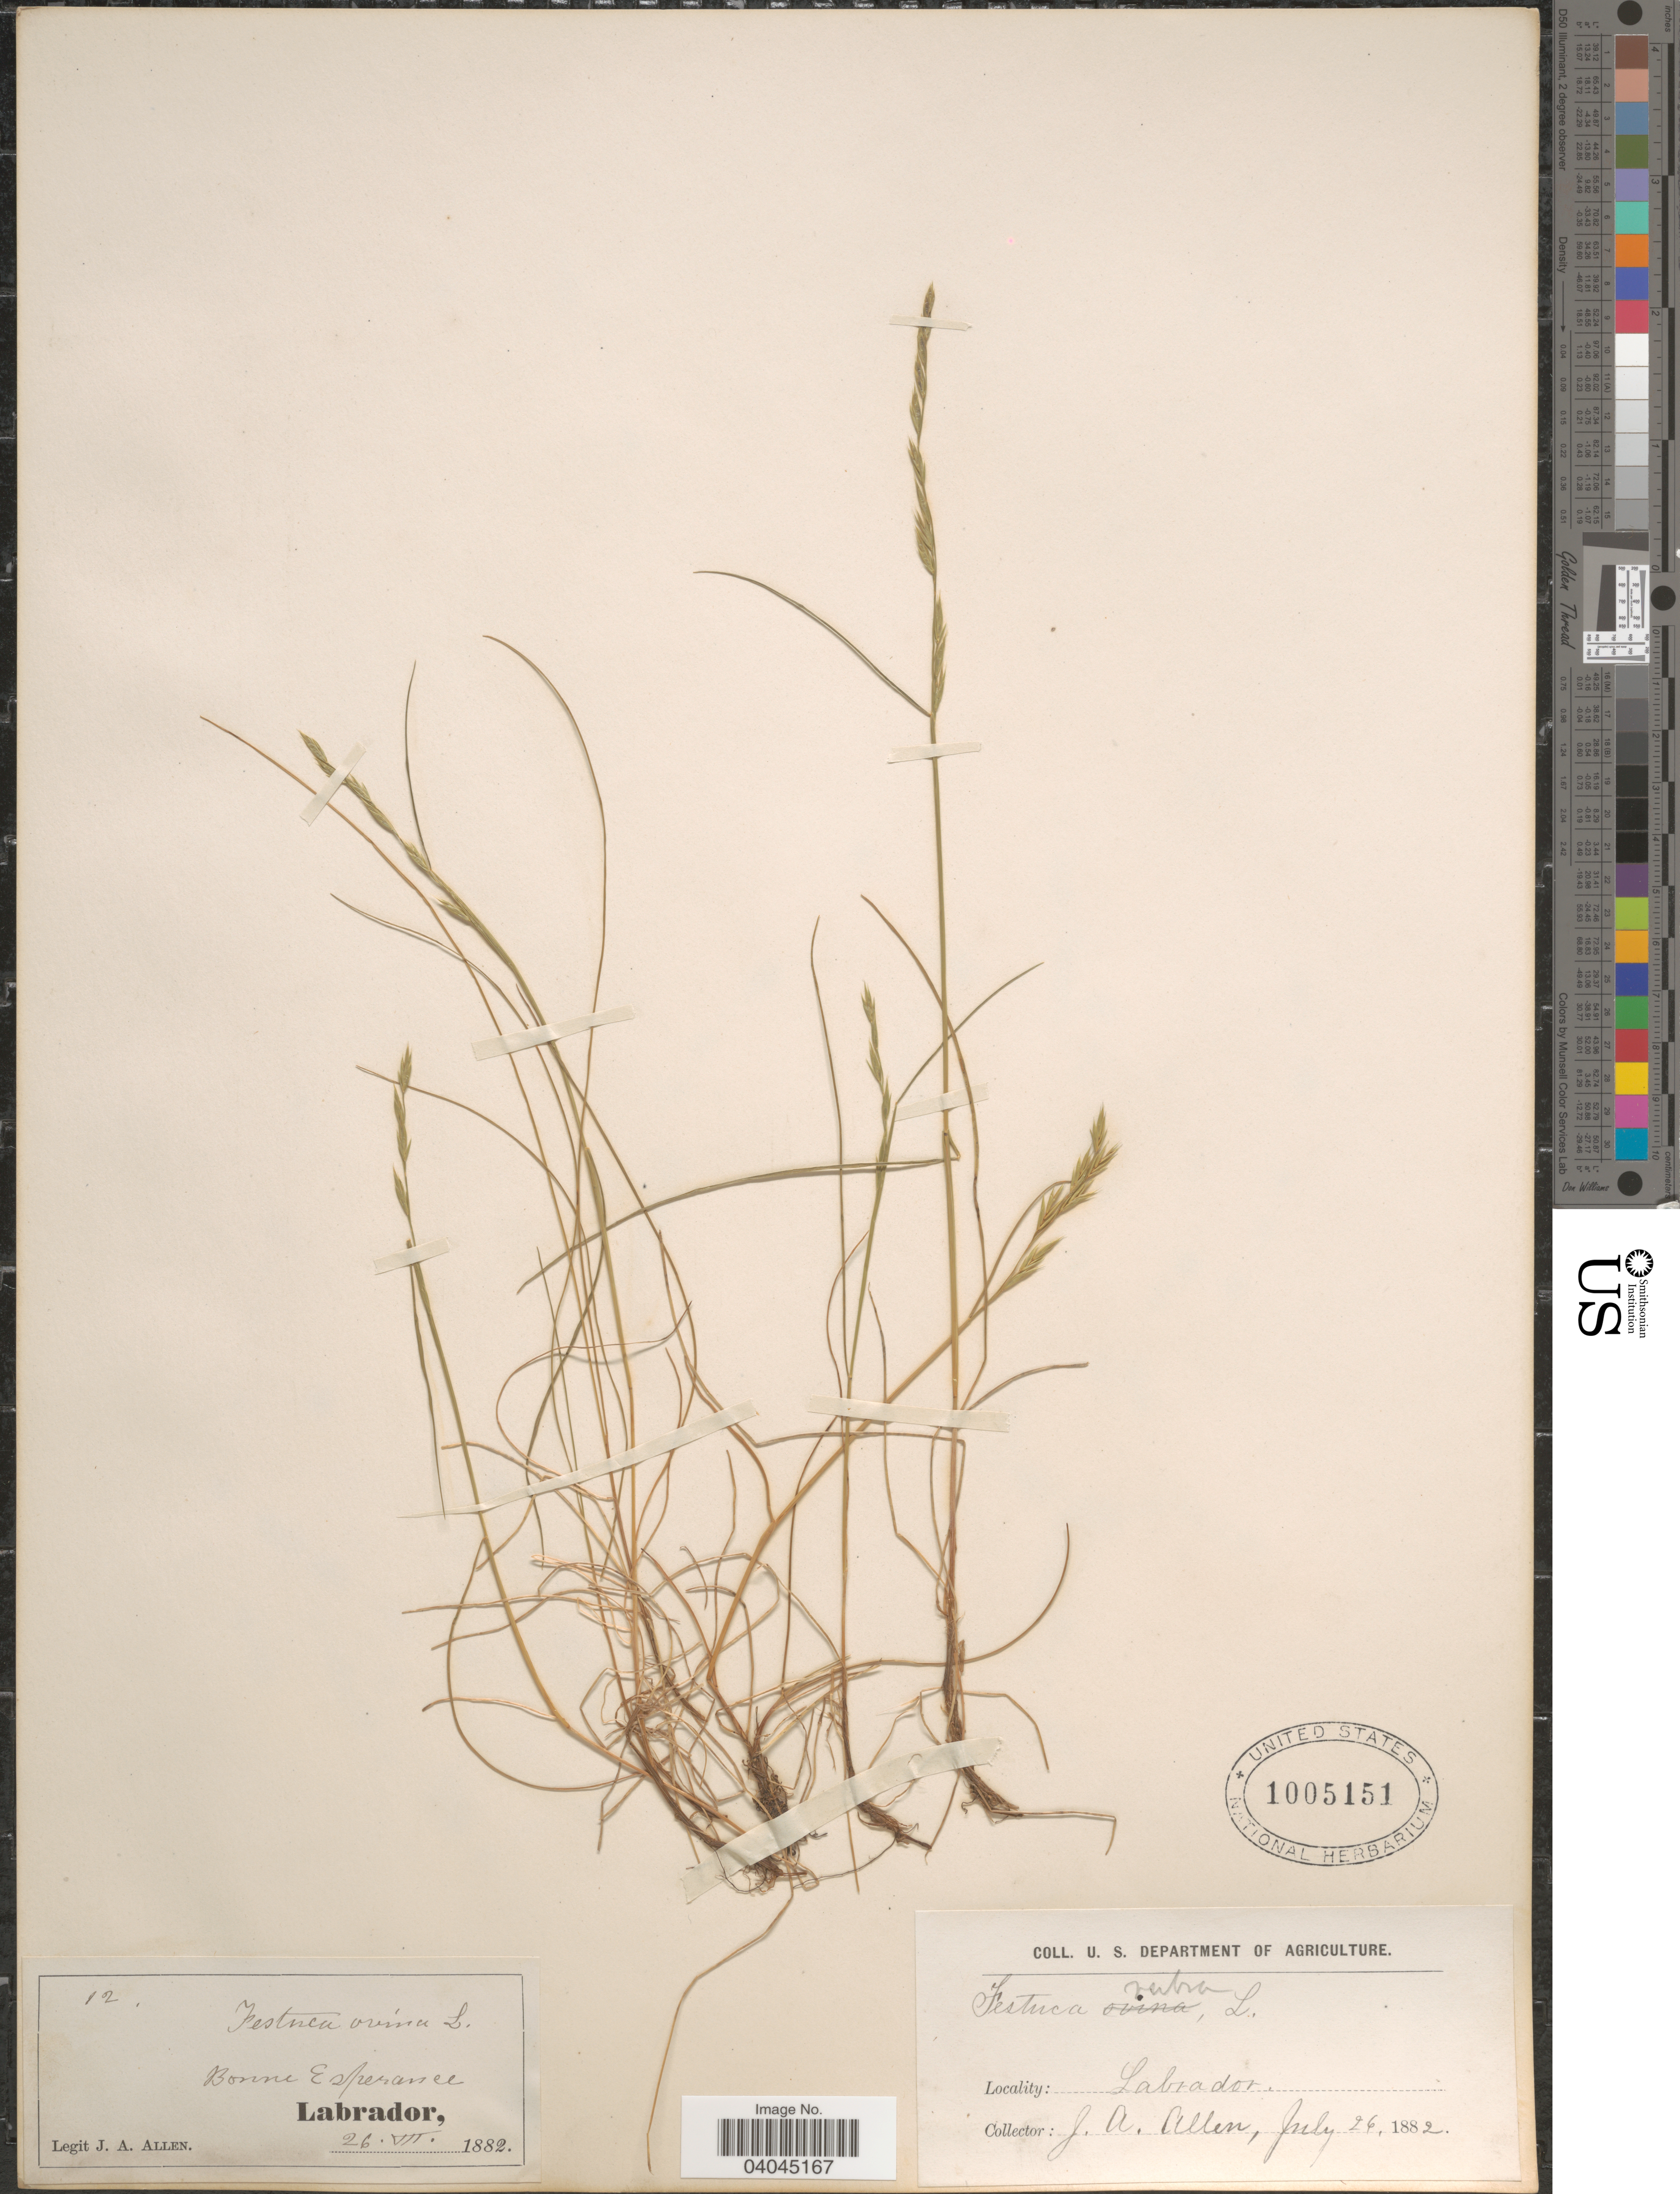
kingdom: Plantae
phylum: Tracheophyta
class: Liliopsida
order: Poales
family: Poaceae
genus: Festuca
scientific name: Festuca rubra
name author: L.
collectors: J. Allen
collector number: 12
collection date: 1882-07-26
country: Canada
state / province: Newfoundland and Labrador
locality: Bonne Esperance. Labrador.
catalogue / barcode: US 1005151